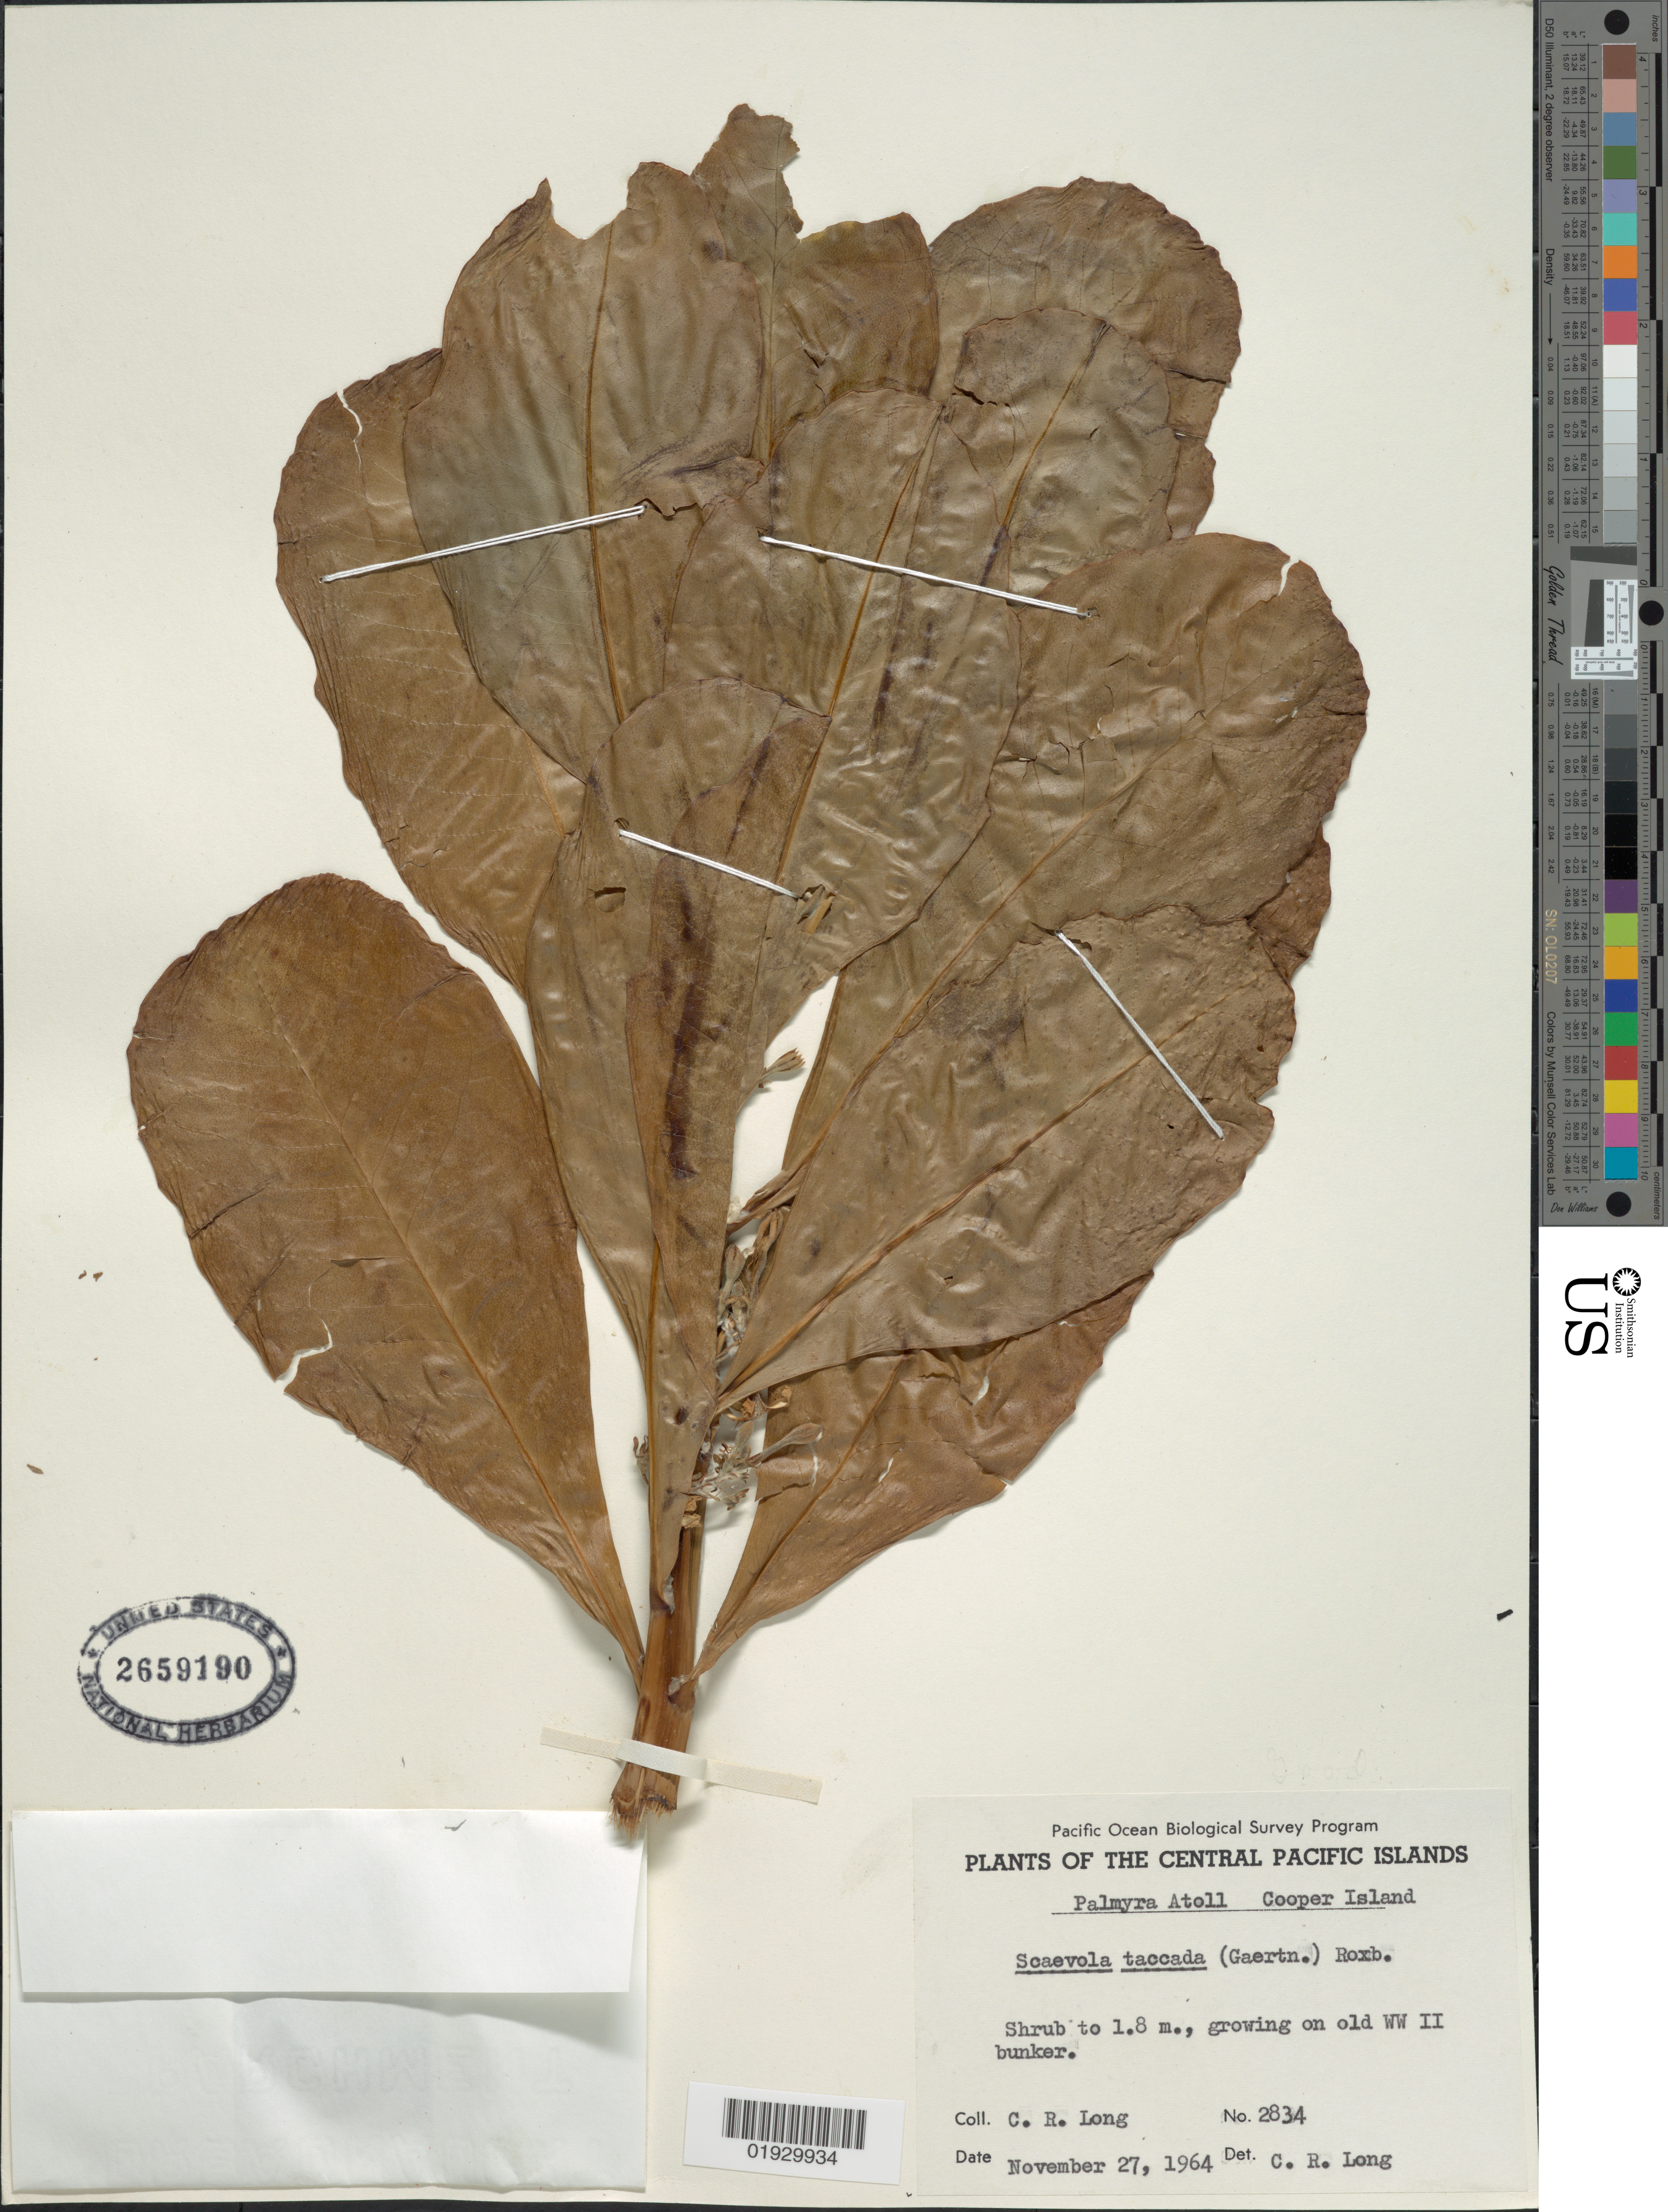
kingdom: Plantae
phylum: Tracheophyta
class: Magnoliopsida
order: Asterales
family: Goodeniaceae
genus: Scaevola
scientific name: Scaevola taccada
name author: (Gaertn.) Roxb.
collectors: C. R. Long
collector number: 2834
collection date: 1964-11-27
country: U.S. Administered Pacific Islands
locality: Palmyra Atoll. Cooper Island. Central Pacific Islands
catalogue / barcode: US 2659190